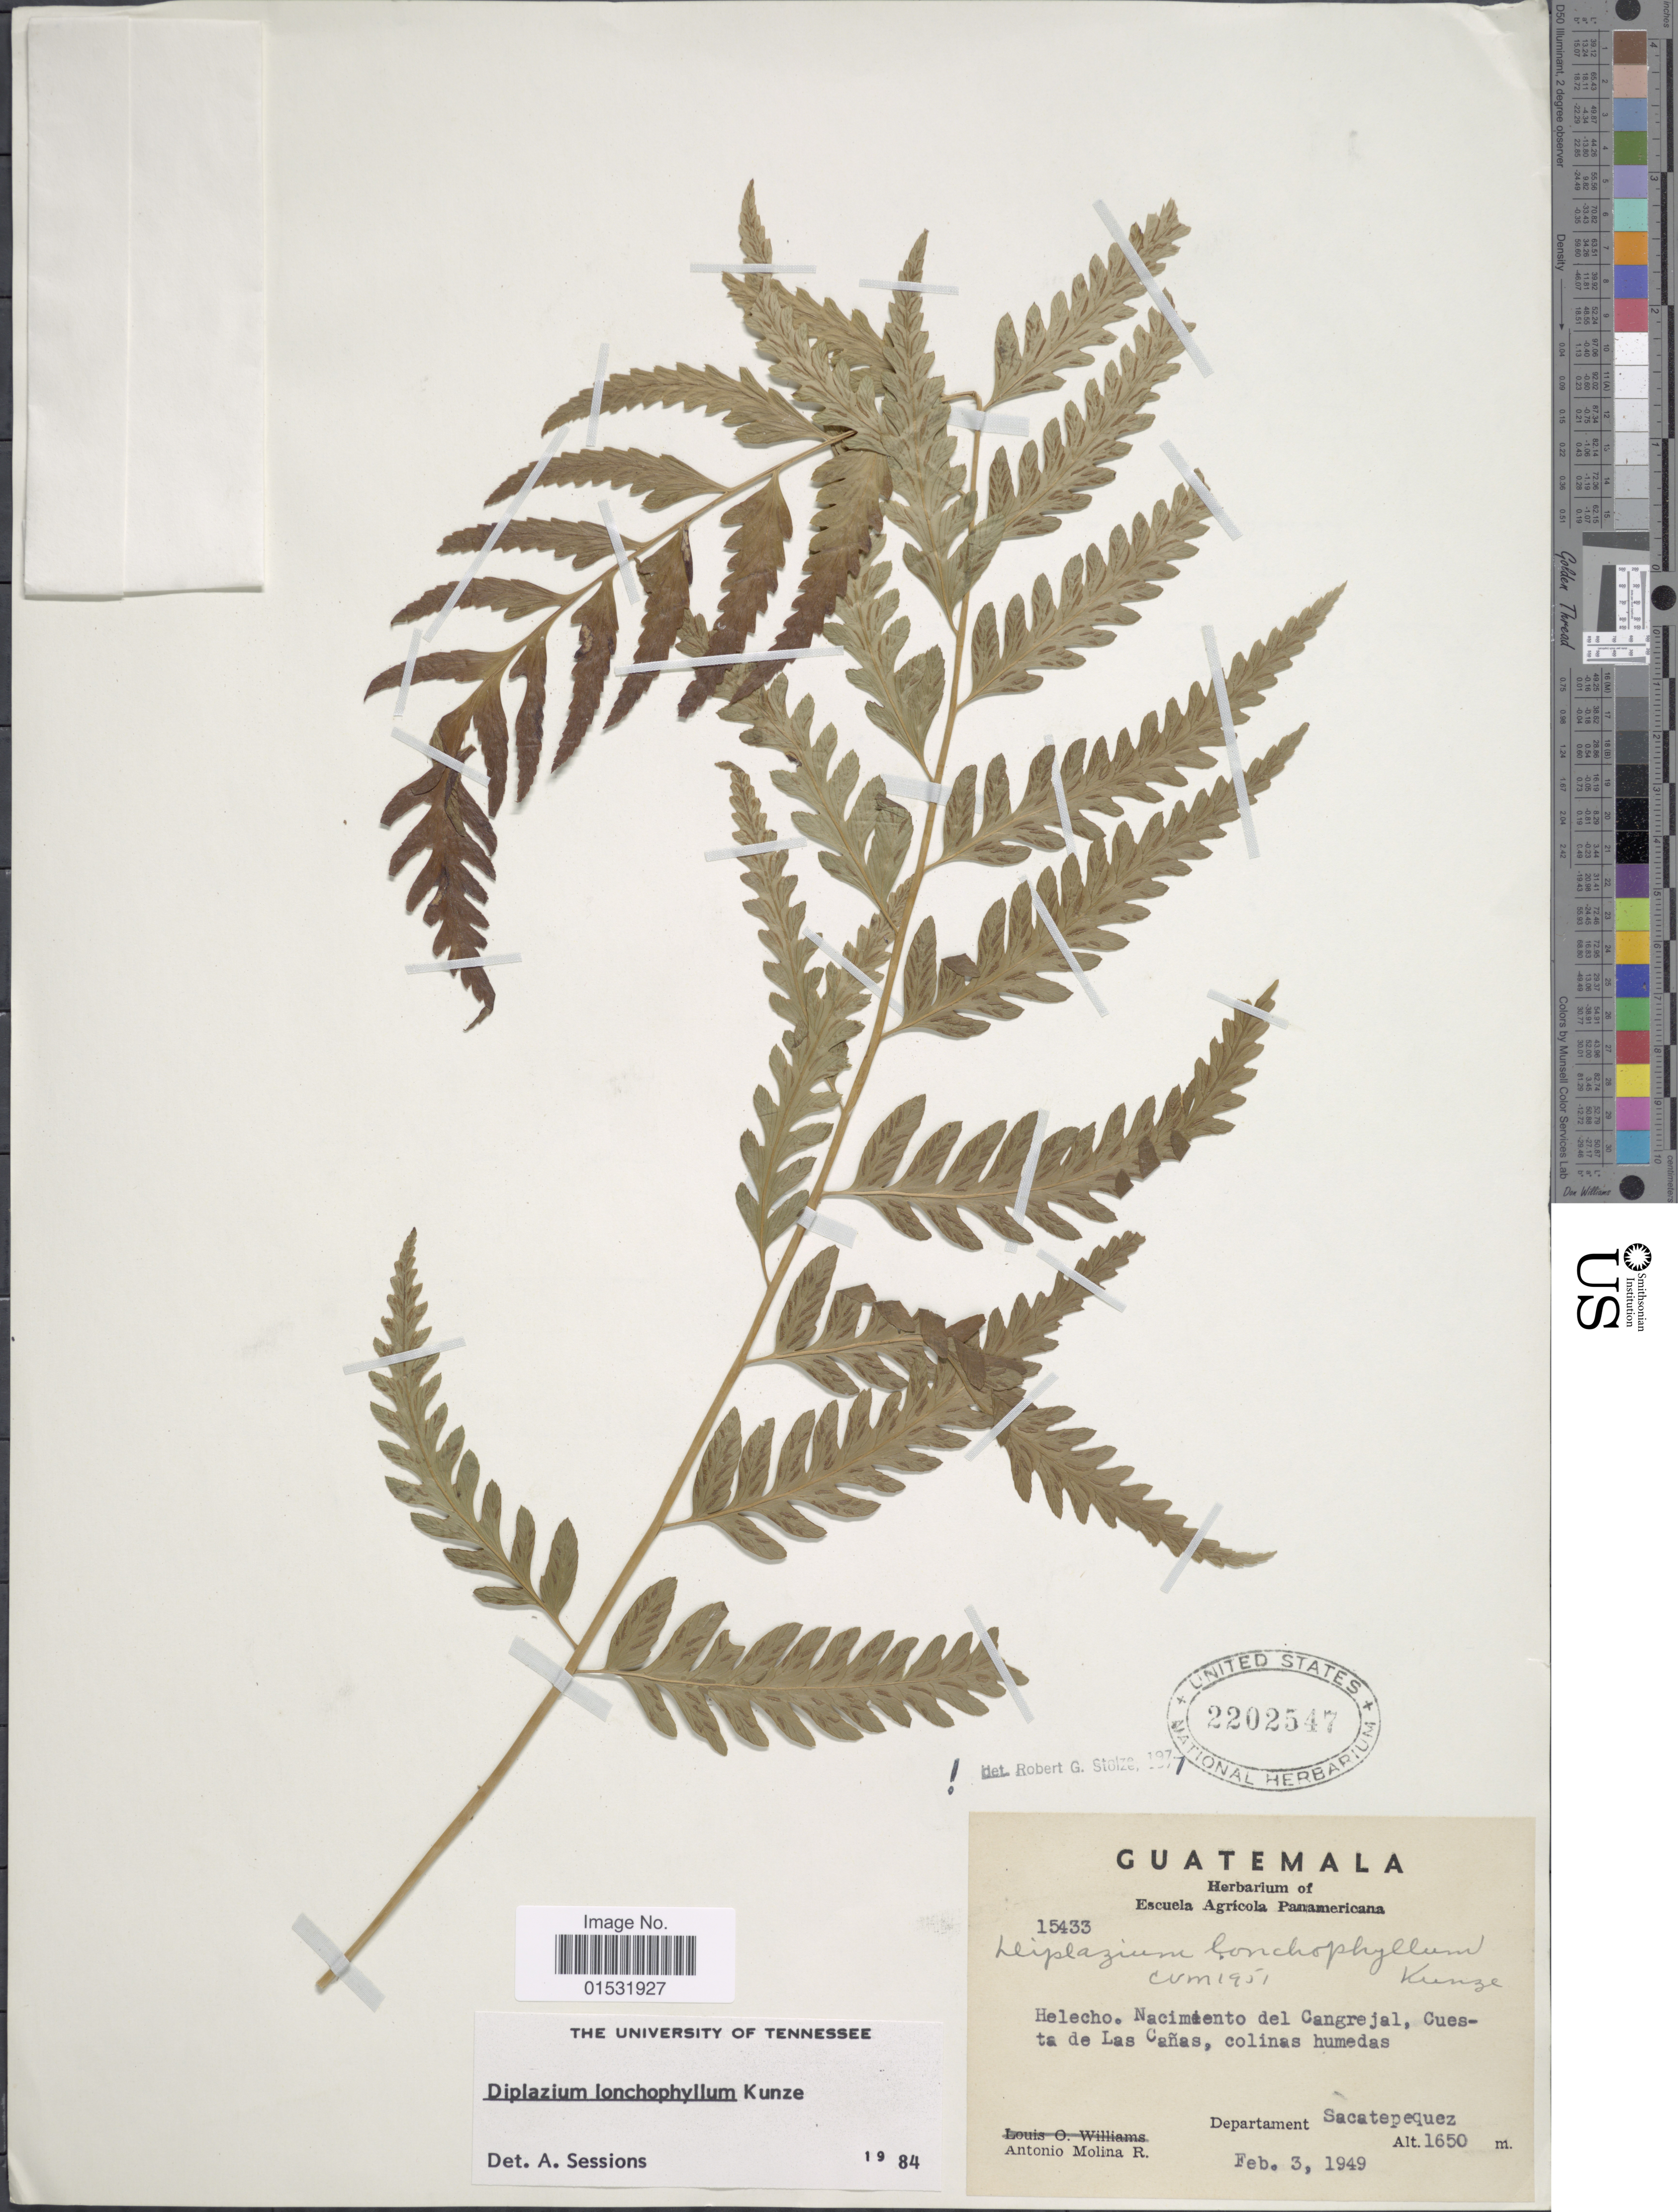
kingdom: Plantae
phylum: Tracheophyta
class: Polypodiopsida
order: Polypodiales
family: Athyriaceae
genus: Diplazium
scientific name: Diplazium lonchophyllum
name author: Kunze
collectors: A. Molina R.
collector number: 15433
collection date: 1949-02-03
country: Guatemala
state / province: Sacatepéquez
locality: Helecho. Nacimento del Cangrejal, Cuesta de Las Cañas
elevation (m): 1650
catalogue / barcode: US 2202547